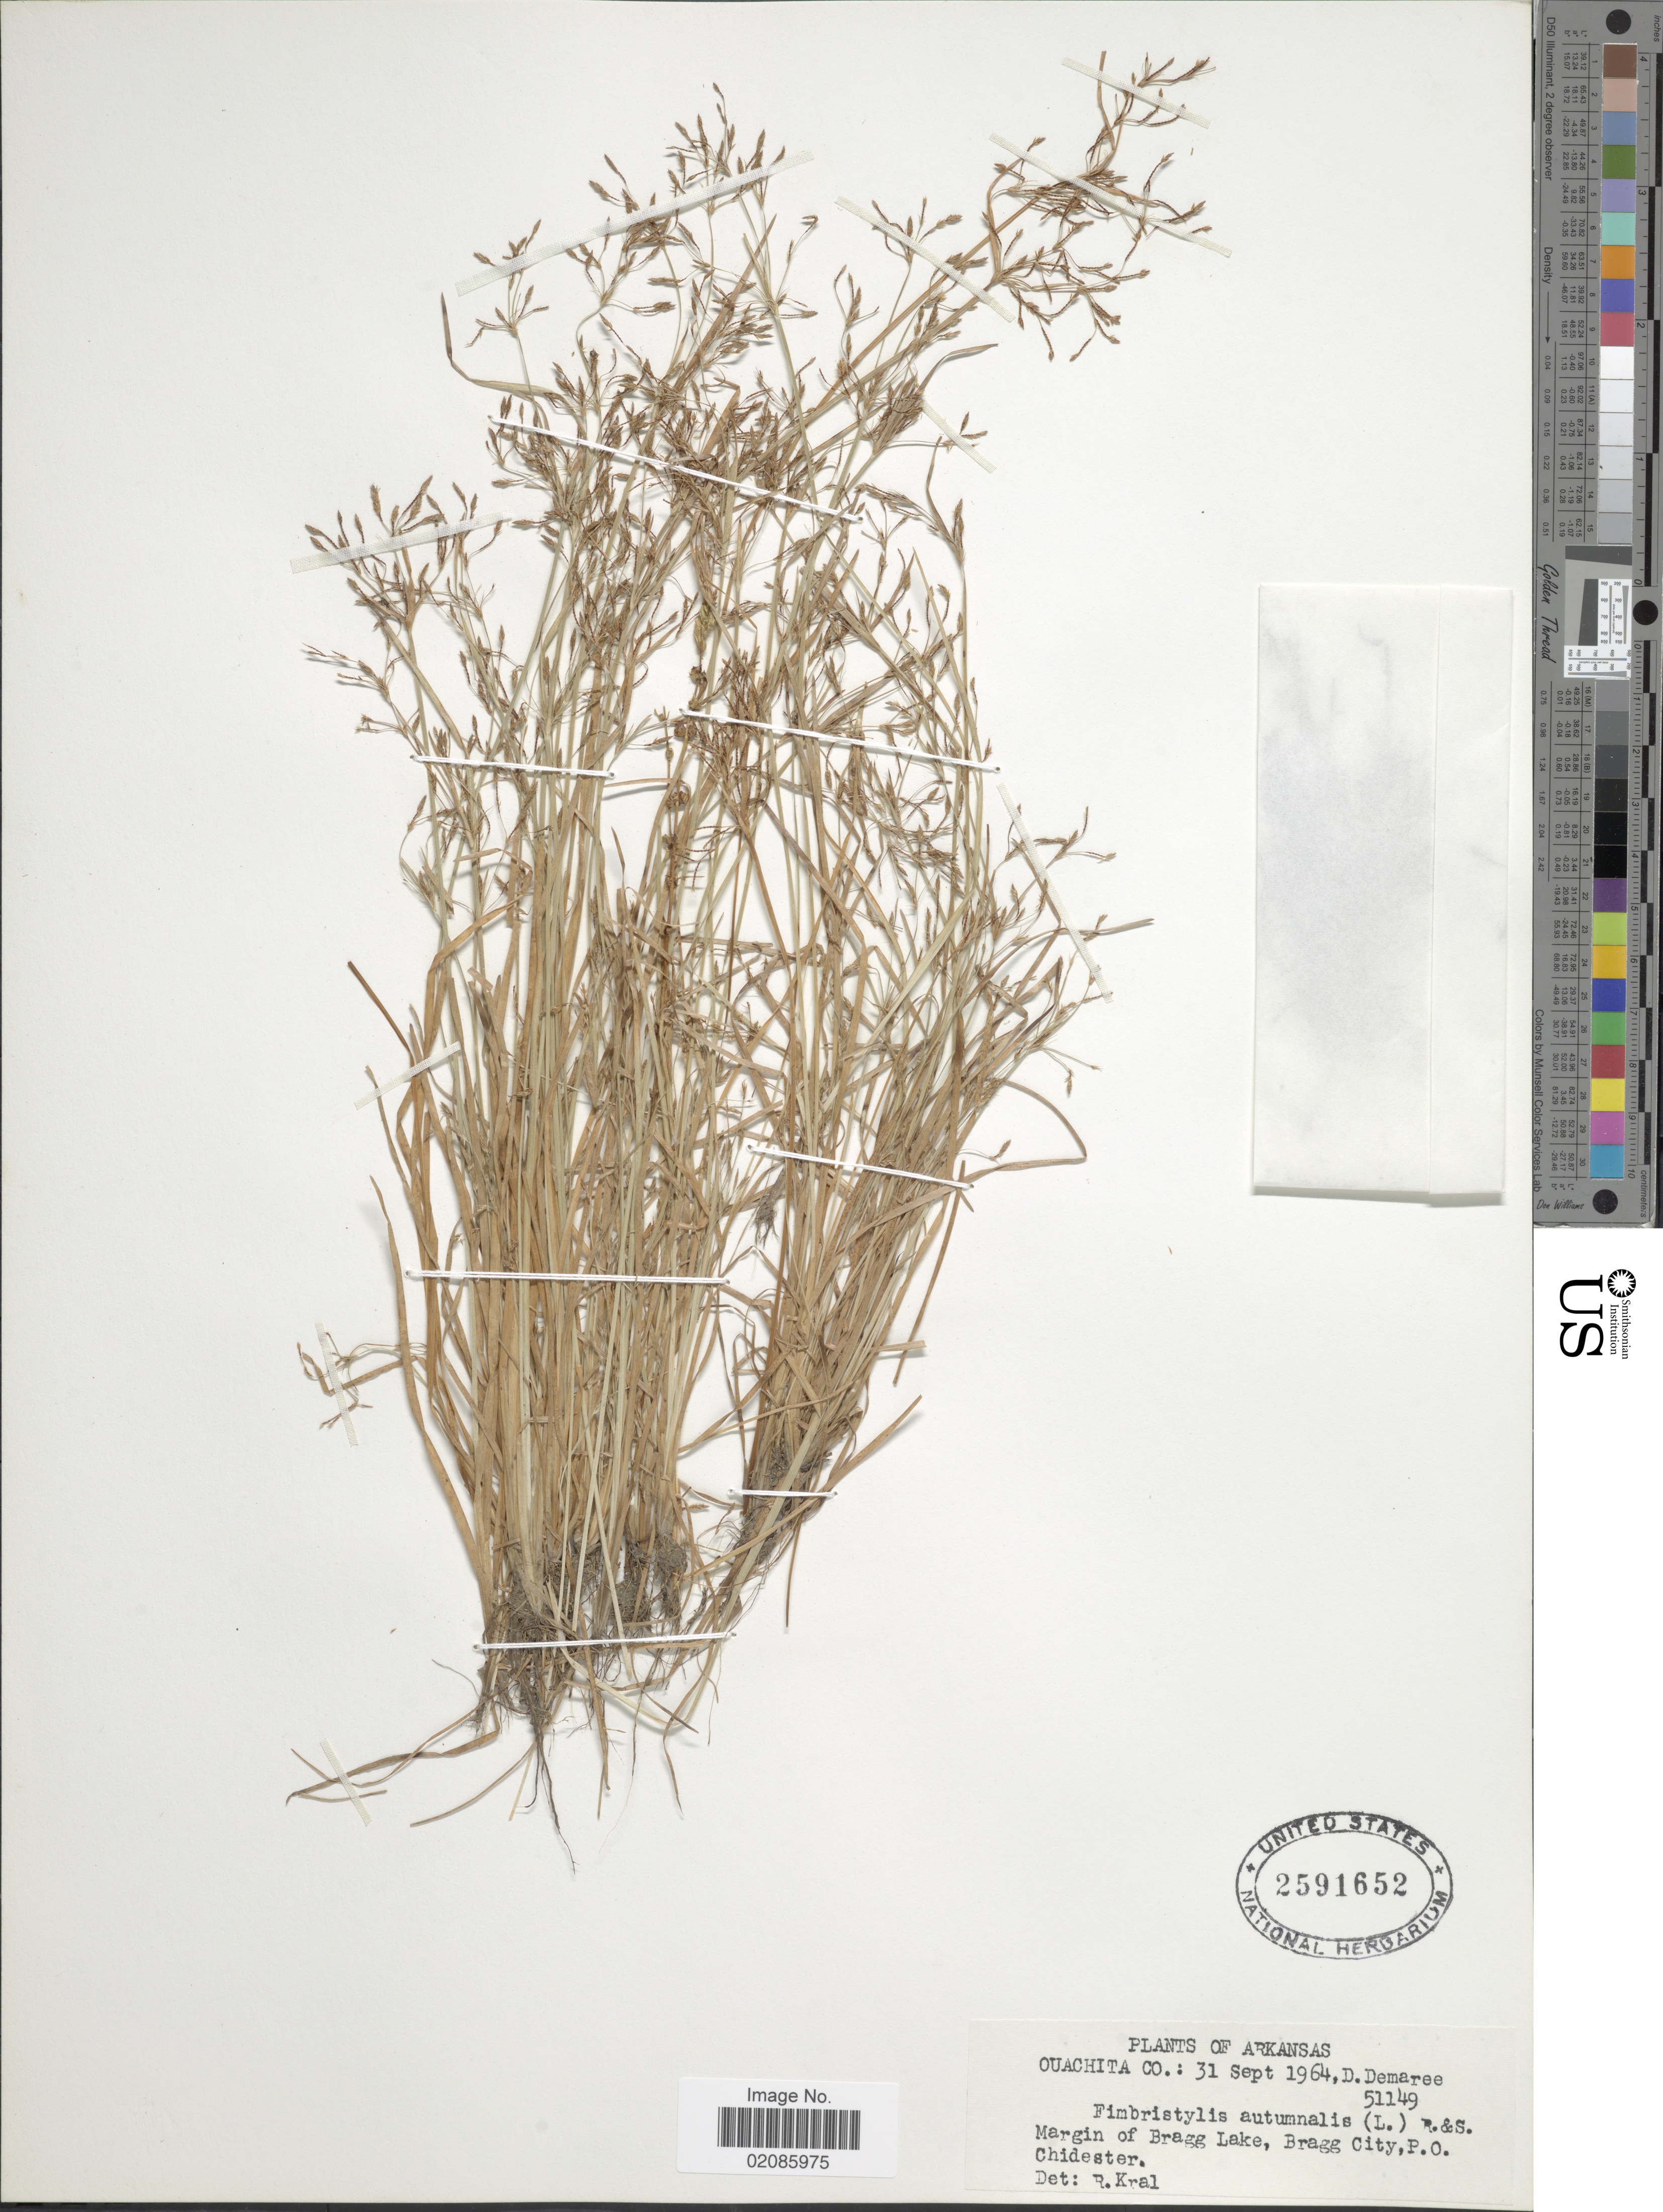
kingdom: Plantae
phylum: Tracheophyta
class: Liliopsida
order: Poales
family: Cyperaceae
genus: Fimbristylis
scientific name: Fimbristylis autumnalis (L.) Roem. & Schult.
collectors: D. Demaree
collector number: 51149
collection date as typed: Transcribed d/m/y: 31/9/1964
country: United States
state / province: Arkansas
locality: Ouachita Co. Margin of Bragg Lake, Bragg City, P.O. Chidester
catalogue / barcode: US 2591652